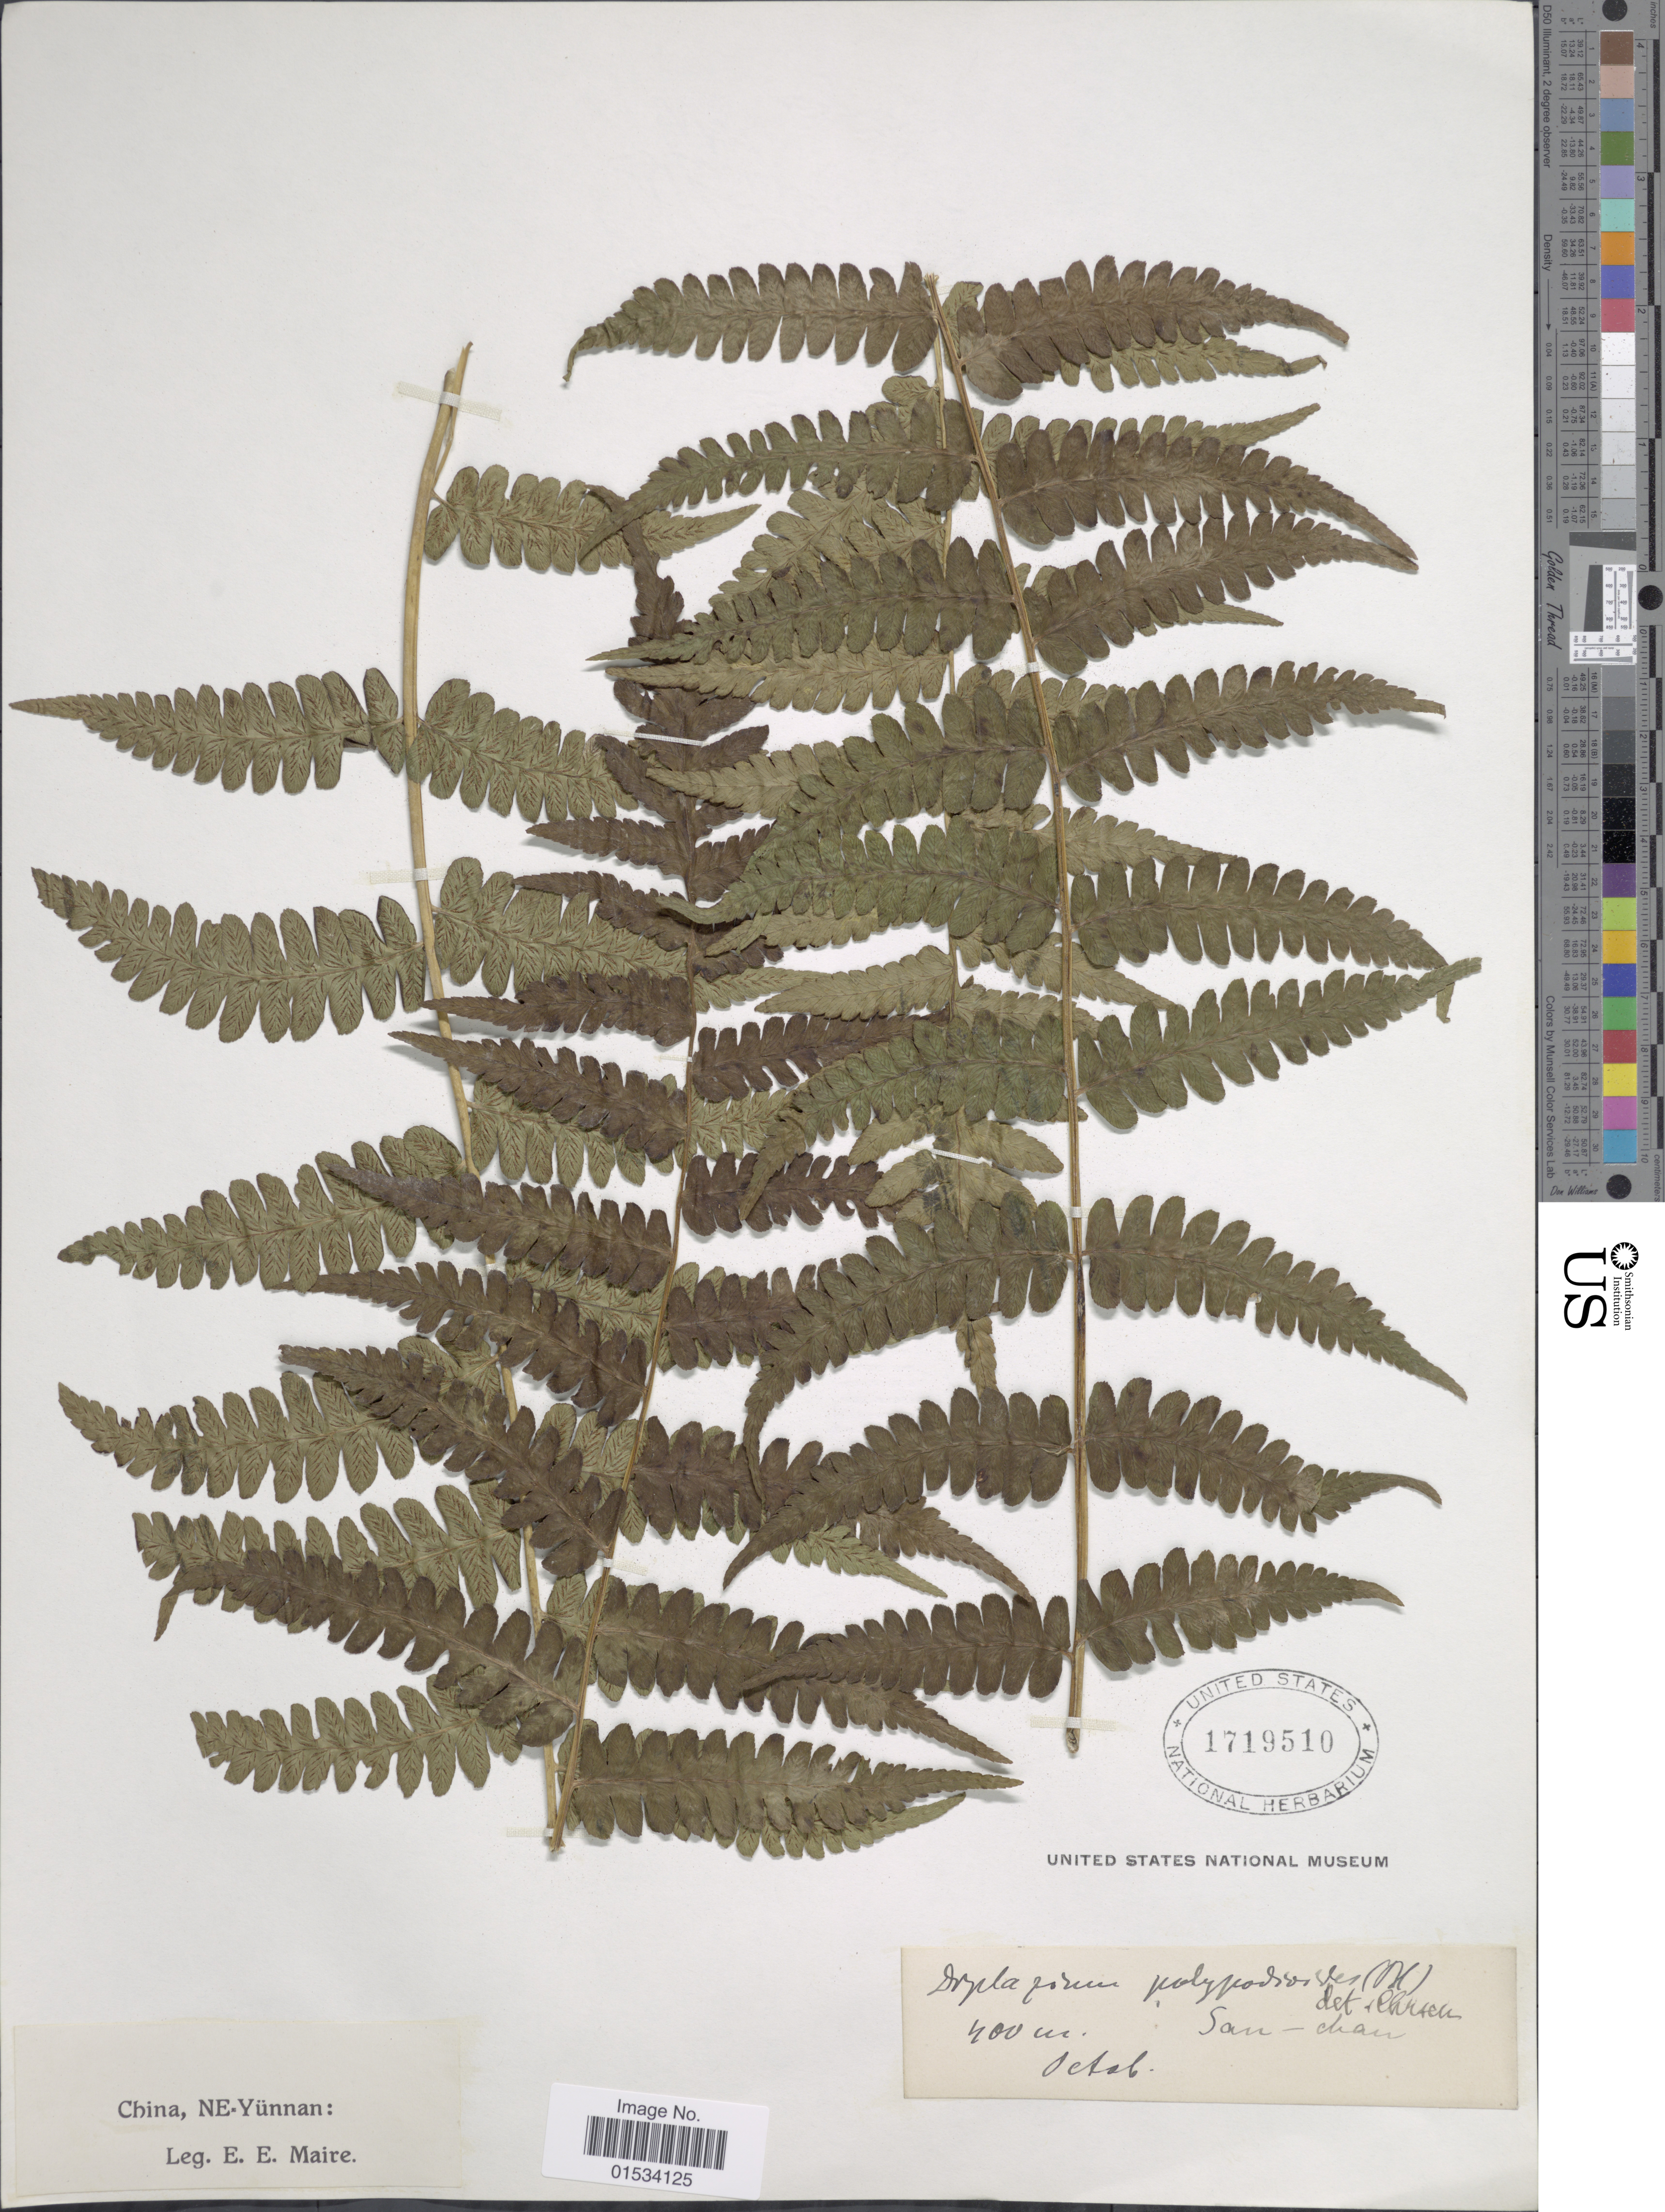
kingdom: Plantae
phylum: Tracheophyta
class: Polypodiopsida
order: Polypodiales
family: Athyriaceae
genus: Diplazium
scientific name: Diplazium polypodioides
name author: Blume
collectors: E. E. Maire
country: China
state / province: Yunnan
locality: NE-Yunnan, San-chan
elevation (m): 400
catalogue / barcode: US 1719510